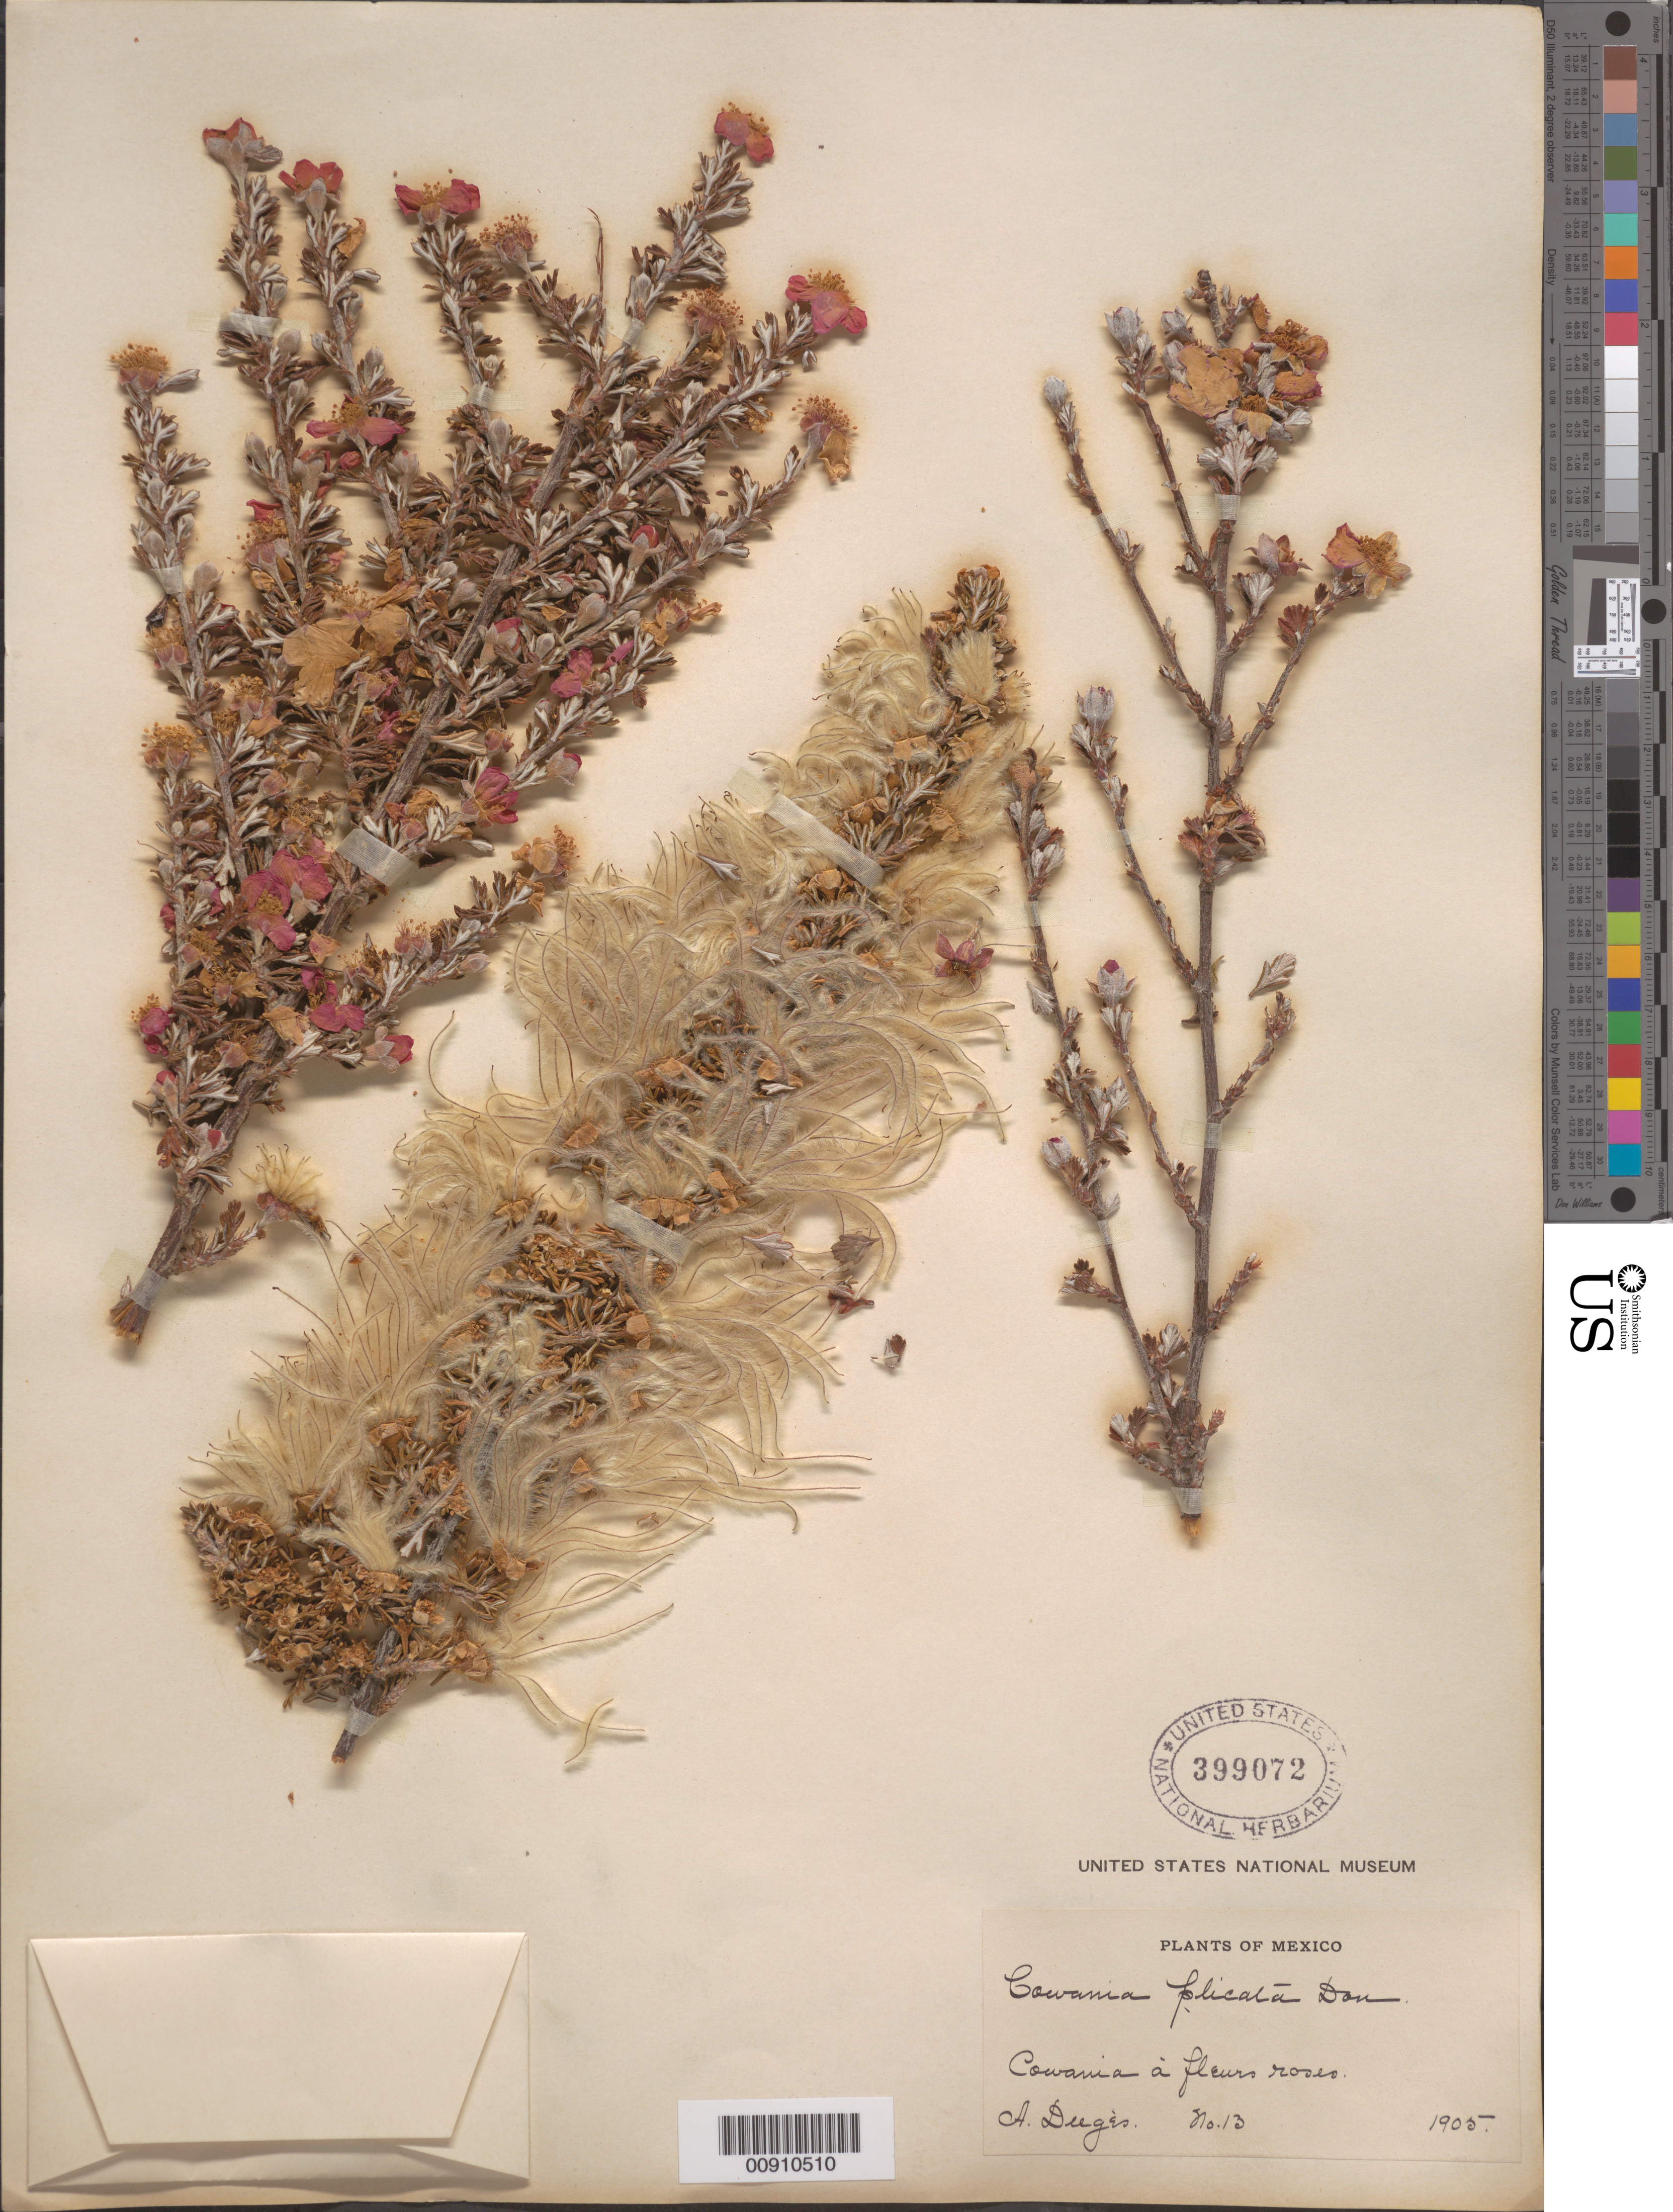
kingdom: Plantae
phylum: Tracheophyta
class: Magnoliopsida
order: Rosales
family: Rosaceae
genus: Purshia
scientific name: Purshia plicata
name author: (D. Don) Henrickson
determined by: Strong, Mark T., (BOT), Smithsonian Institution - National Museum of Natural History (UNITED STATES)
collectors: A. Dugès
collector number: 13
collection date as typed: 1905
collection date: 1905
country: Mexico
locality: Mexico.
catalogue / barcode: US 399072